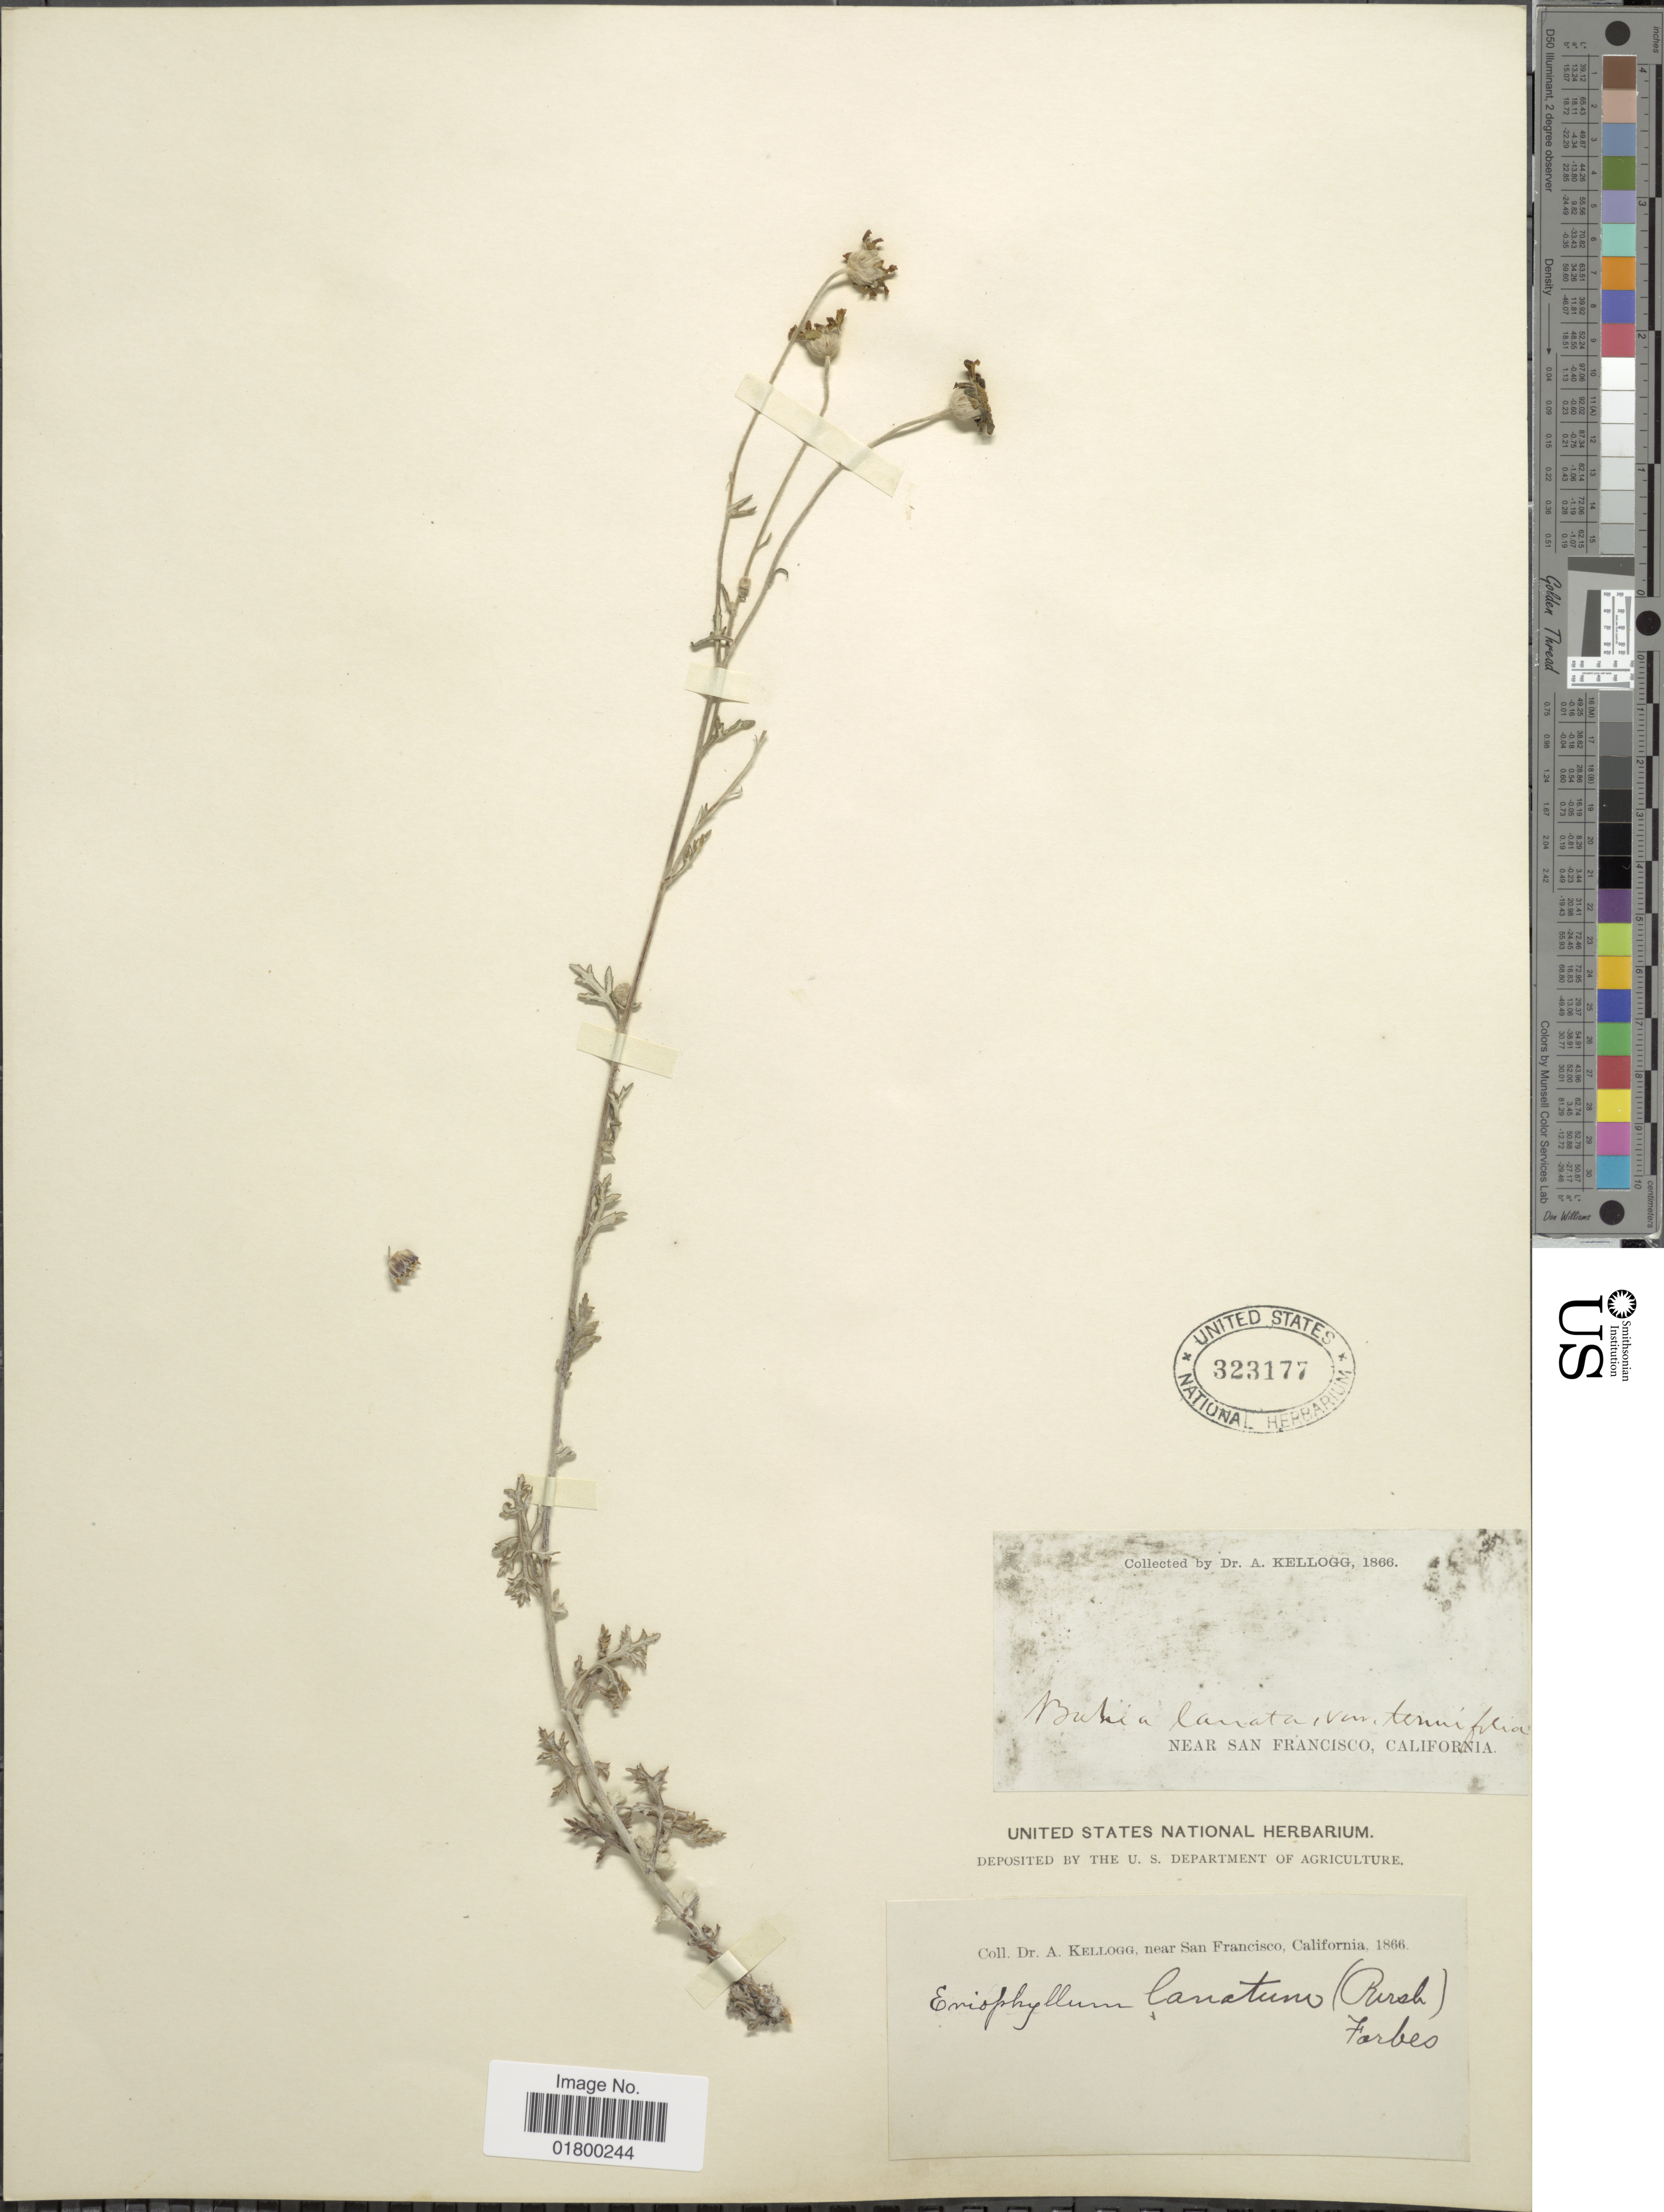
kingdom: Plantae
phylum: Tracheophyta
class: Magnoliopsida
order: Asterales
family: Asteraceae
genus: Eriophyllum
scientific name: Eriophyllum lanatum var. achillioides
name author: (DC.) Jeps.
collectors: A. Kellogg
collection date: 1866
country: United States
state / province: California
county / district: San Francisco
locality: Near San Francisco, California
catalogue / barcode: US 323177